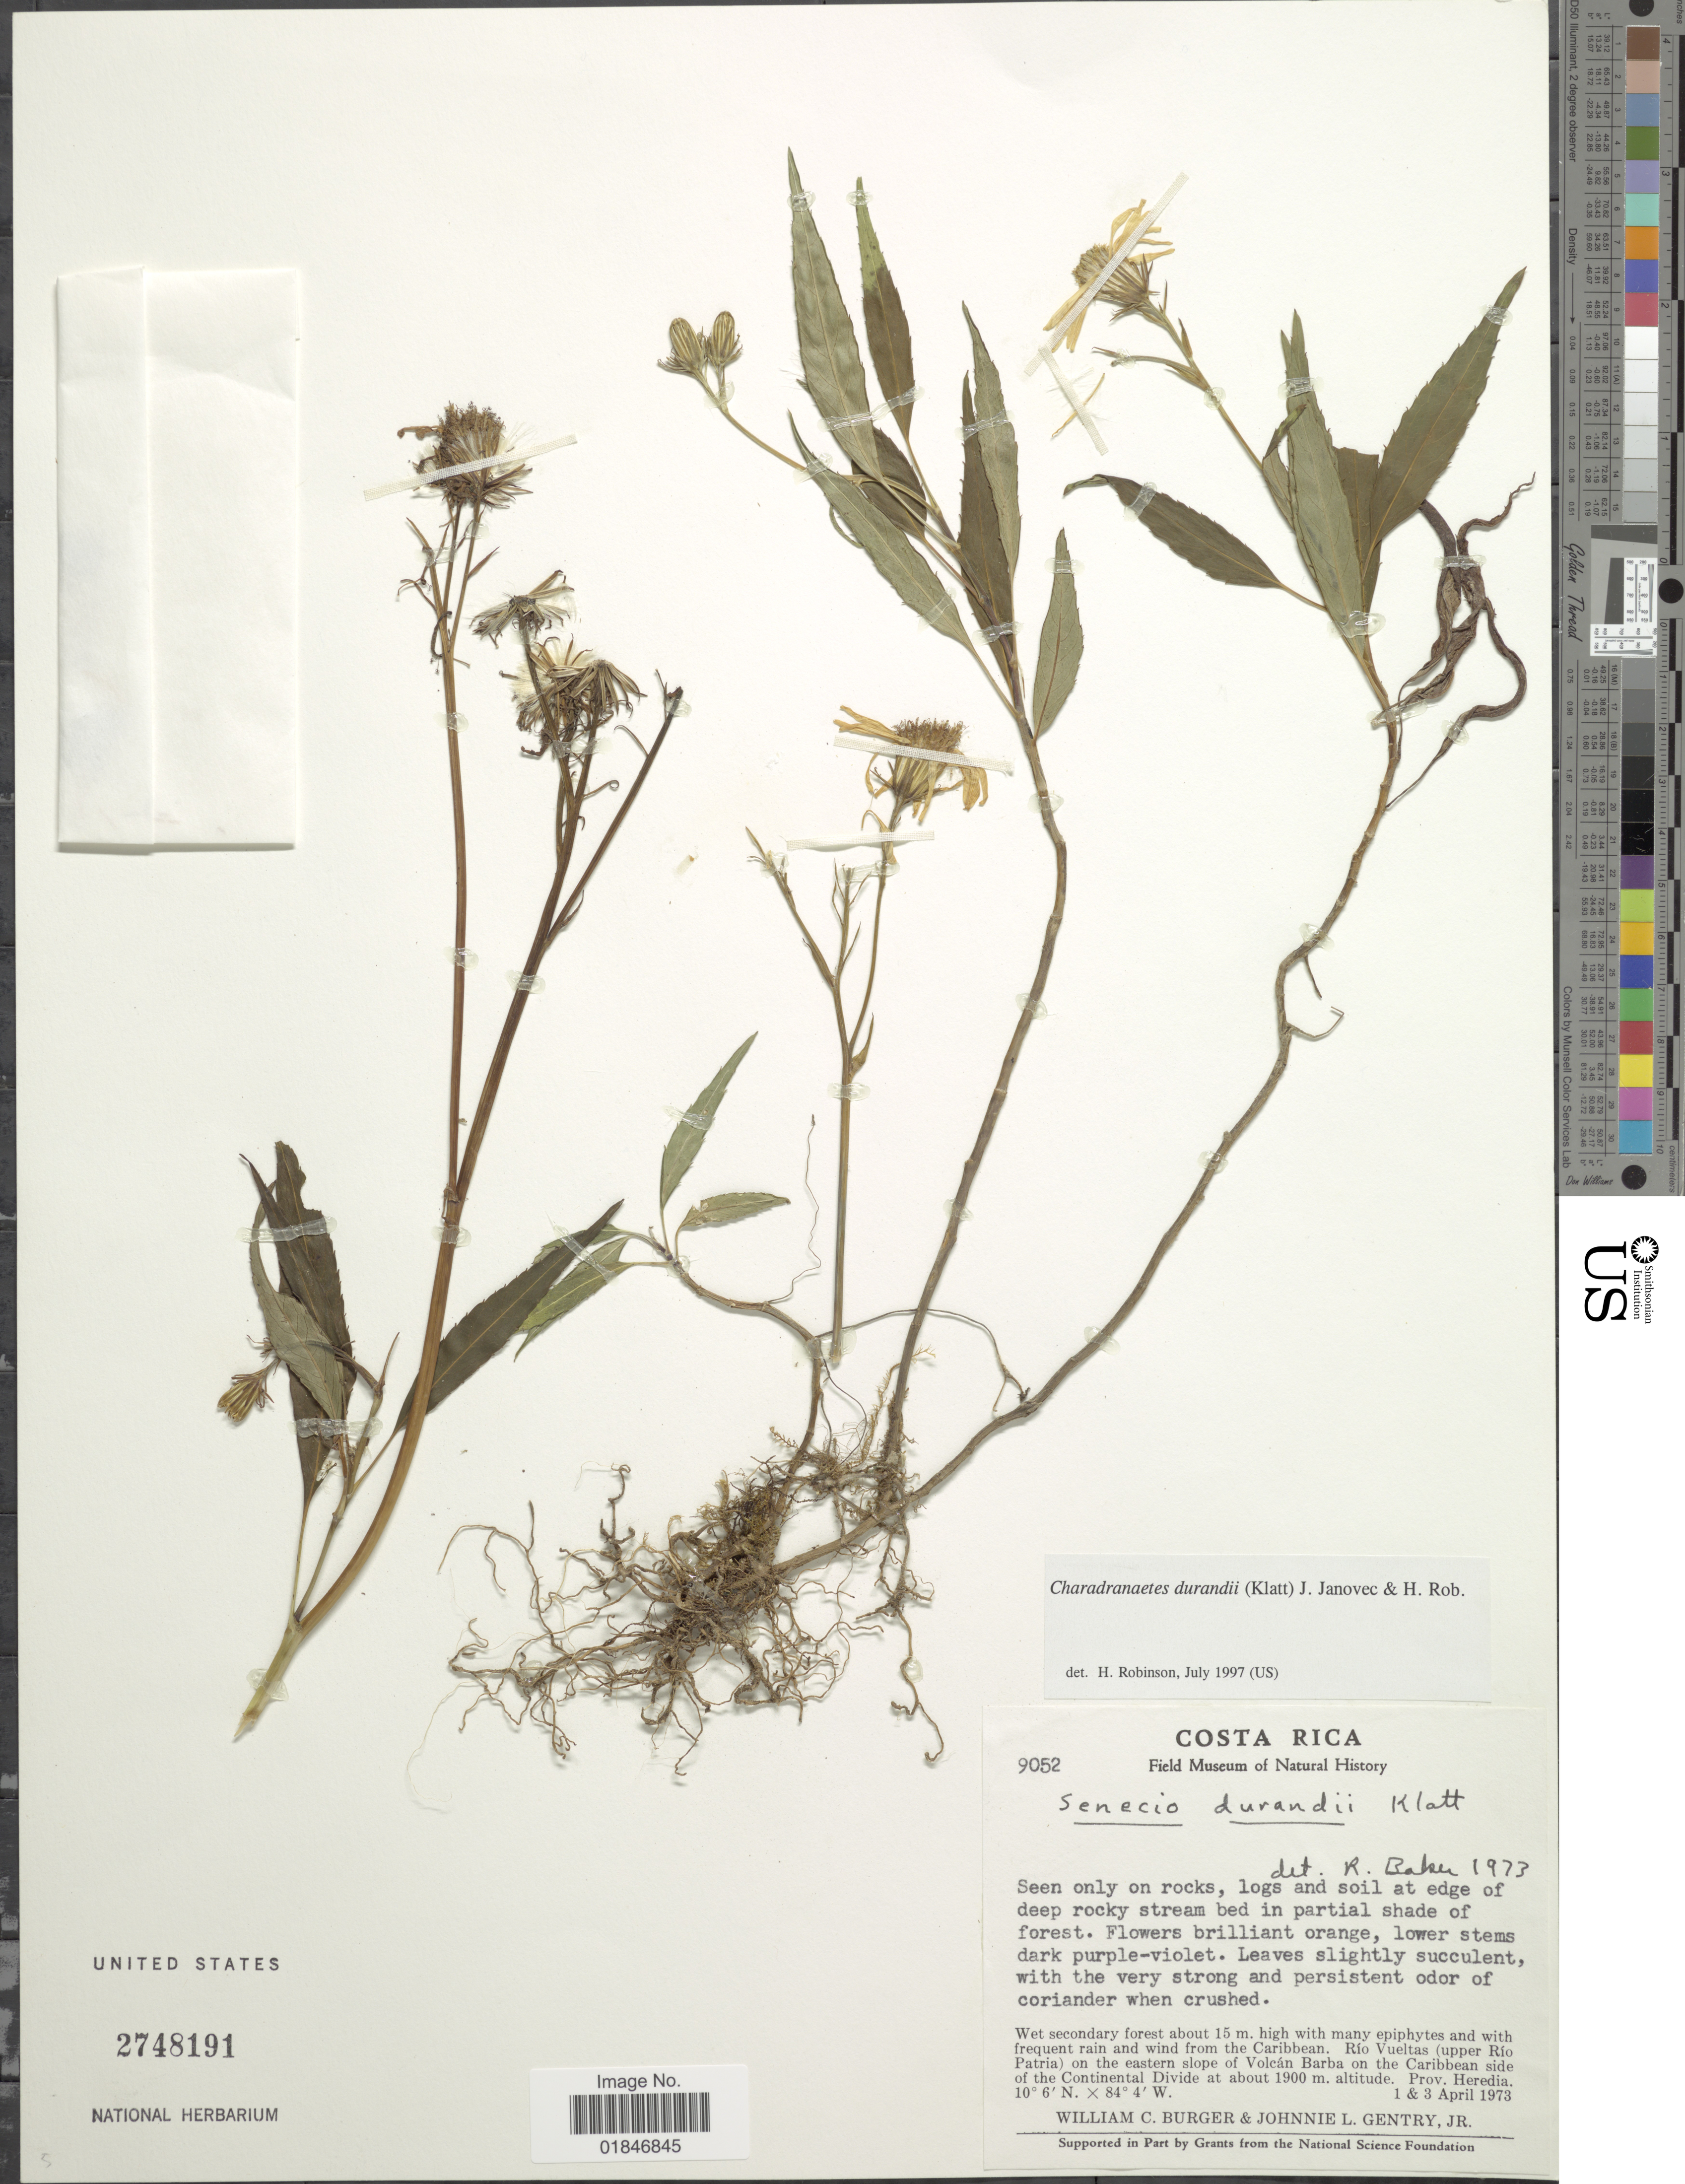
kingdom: Plantae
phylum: Tracheophyta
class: Magnoliopsida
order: Asterales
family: Asteraceae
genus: Charadranaetes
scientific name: Charadranaetes durandii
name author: (Klatt) & H. Rob.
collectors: W. Burger & J. L. Gentry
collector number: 9052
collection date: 1973-04-01/1973-04-03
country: Costa Rica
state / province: Heredia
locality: Rio Vueltas (upper Rio Patria) on the eastern slope of Volcan Barba on the Caribbean side of the Continental Divide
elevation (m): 1900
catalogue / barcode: US 2748191